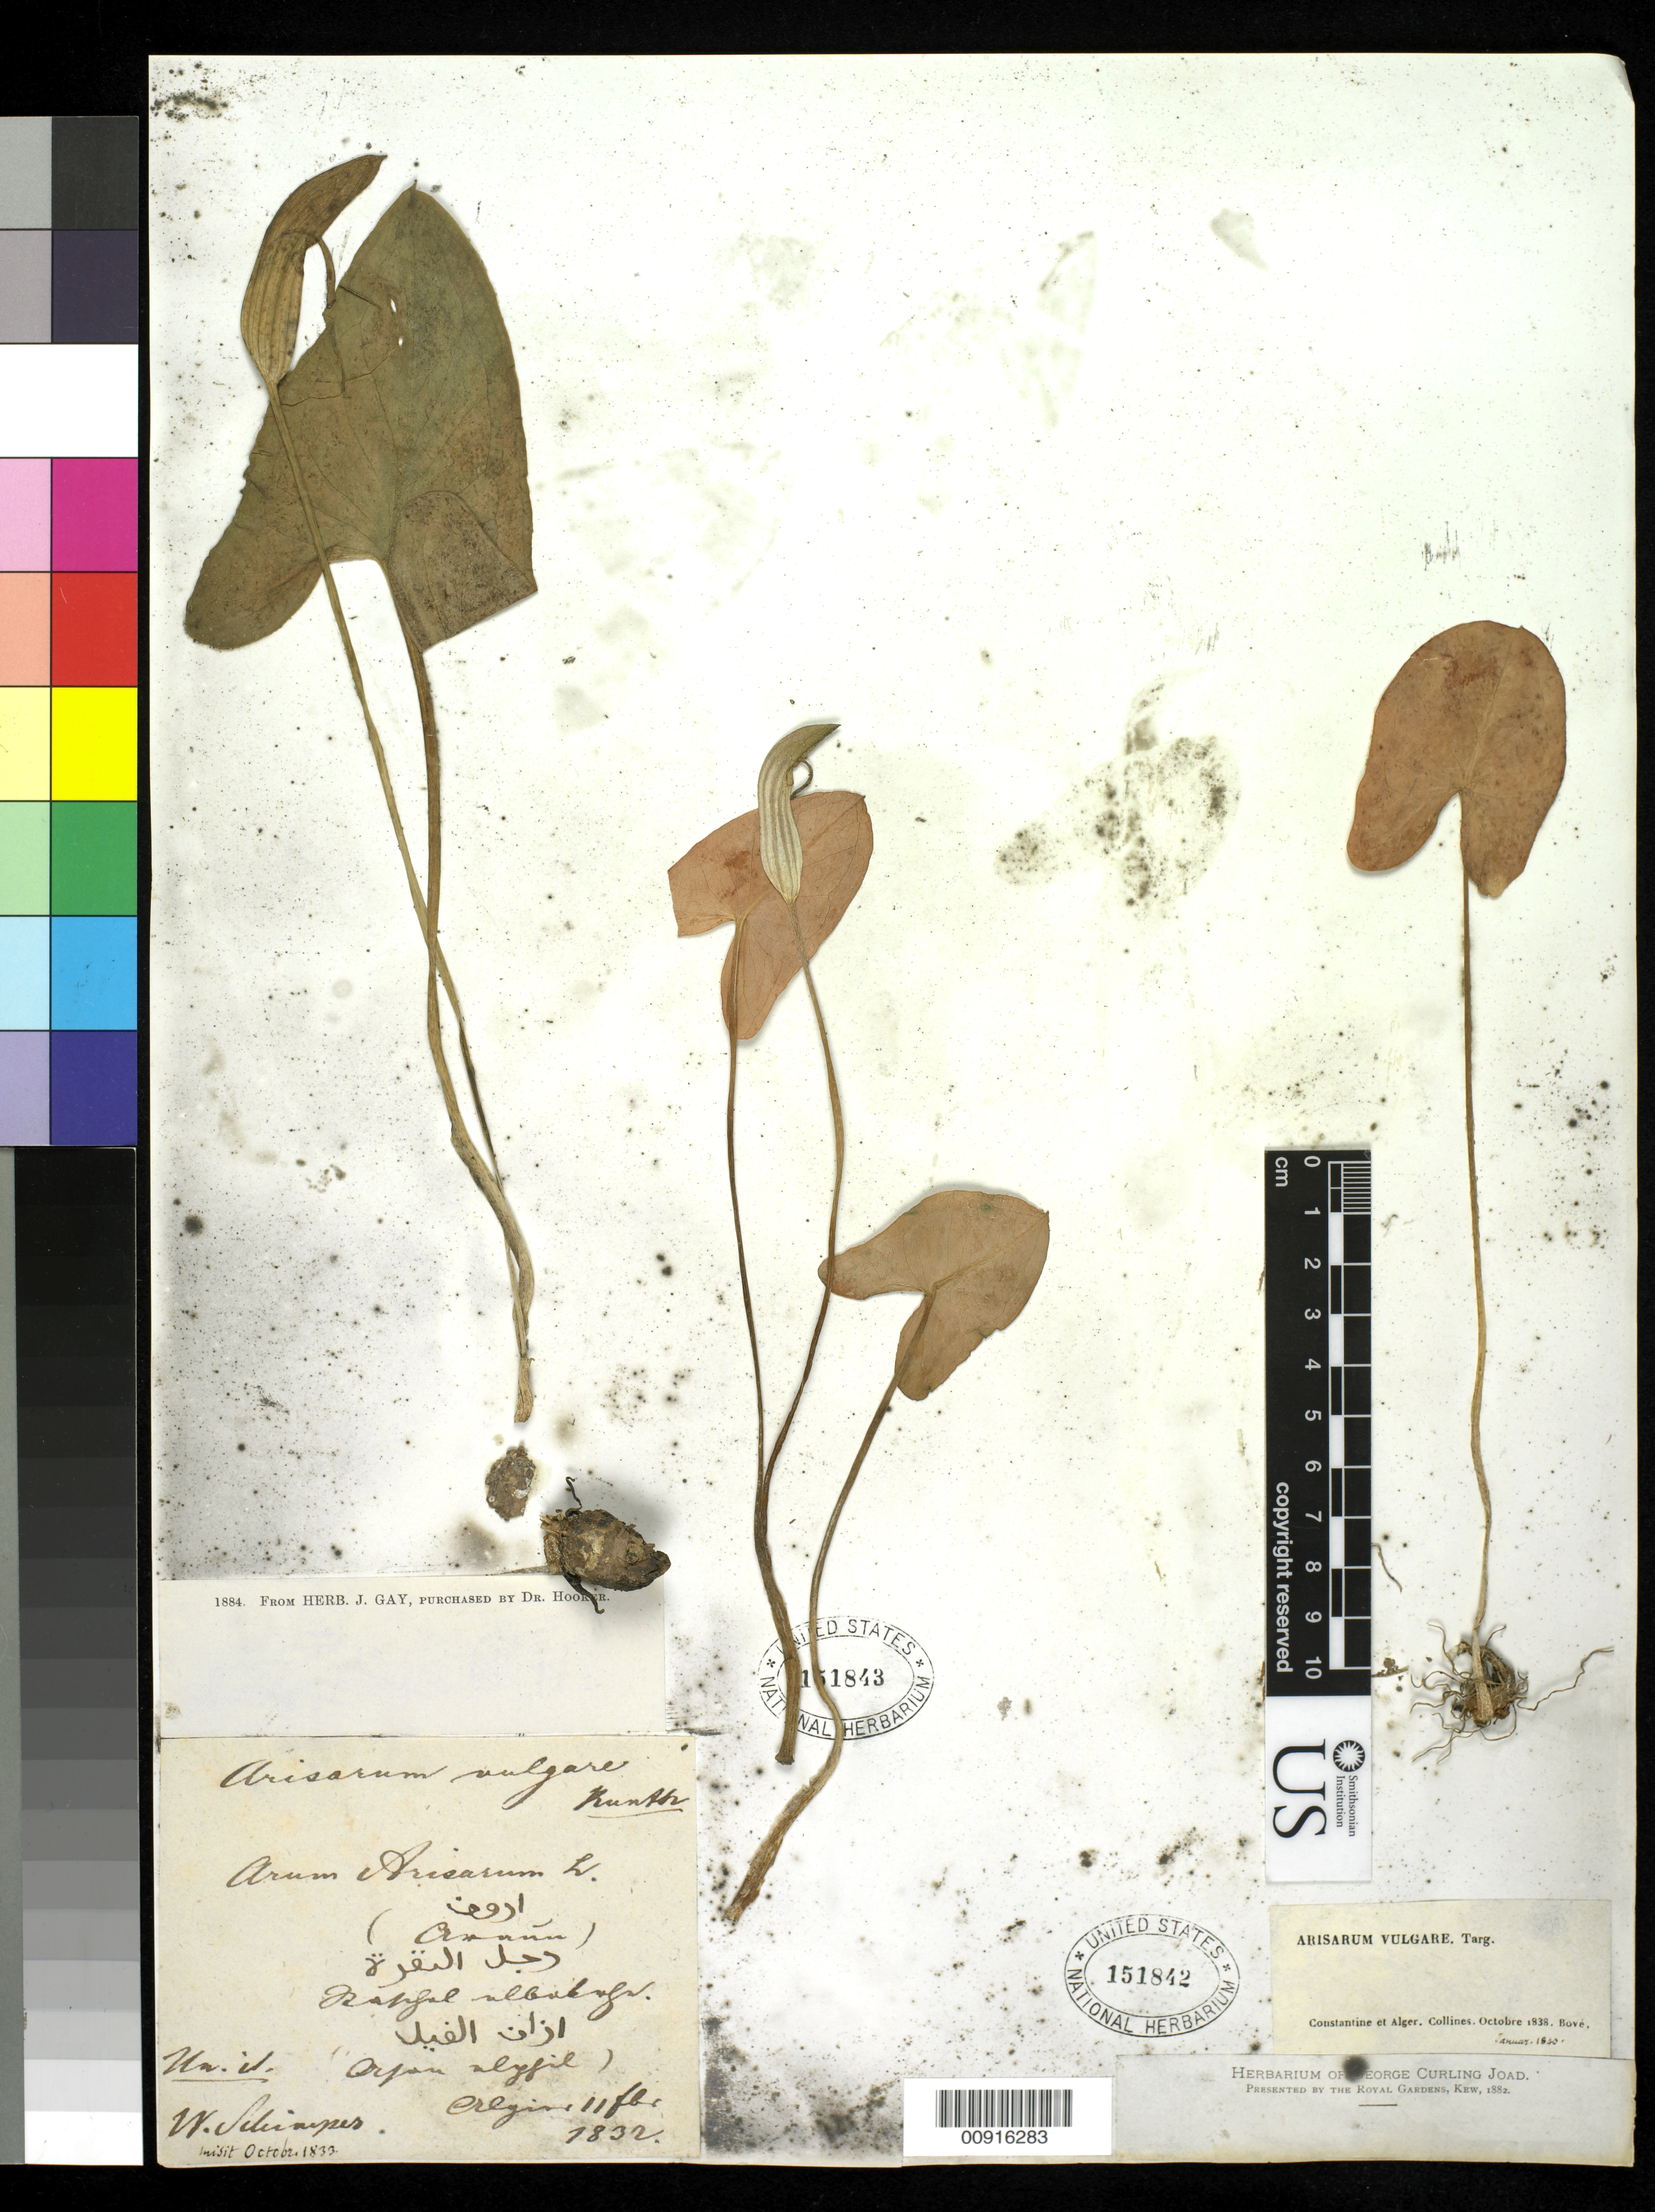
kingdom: Plantae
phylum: Tracheophyta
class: Liliopsida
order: Alismatales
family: Araceae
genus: Arisarum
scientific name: Arisarum vulgare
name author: Targ. Tozz.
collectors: D. Constantine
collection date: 1838-10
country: Egypt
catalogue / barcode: US 151842